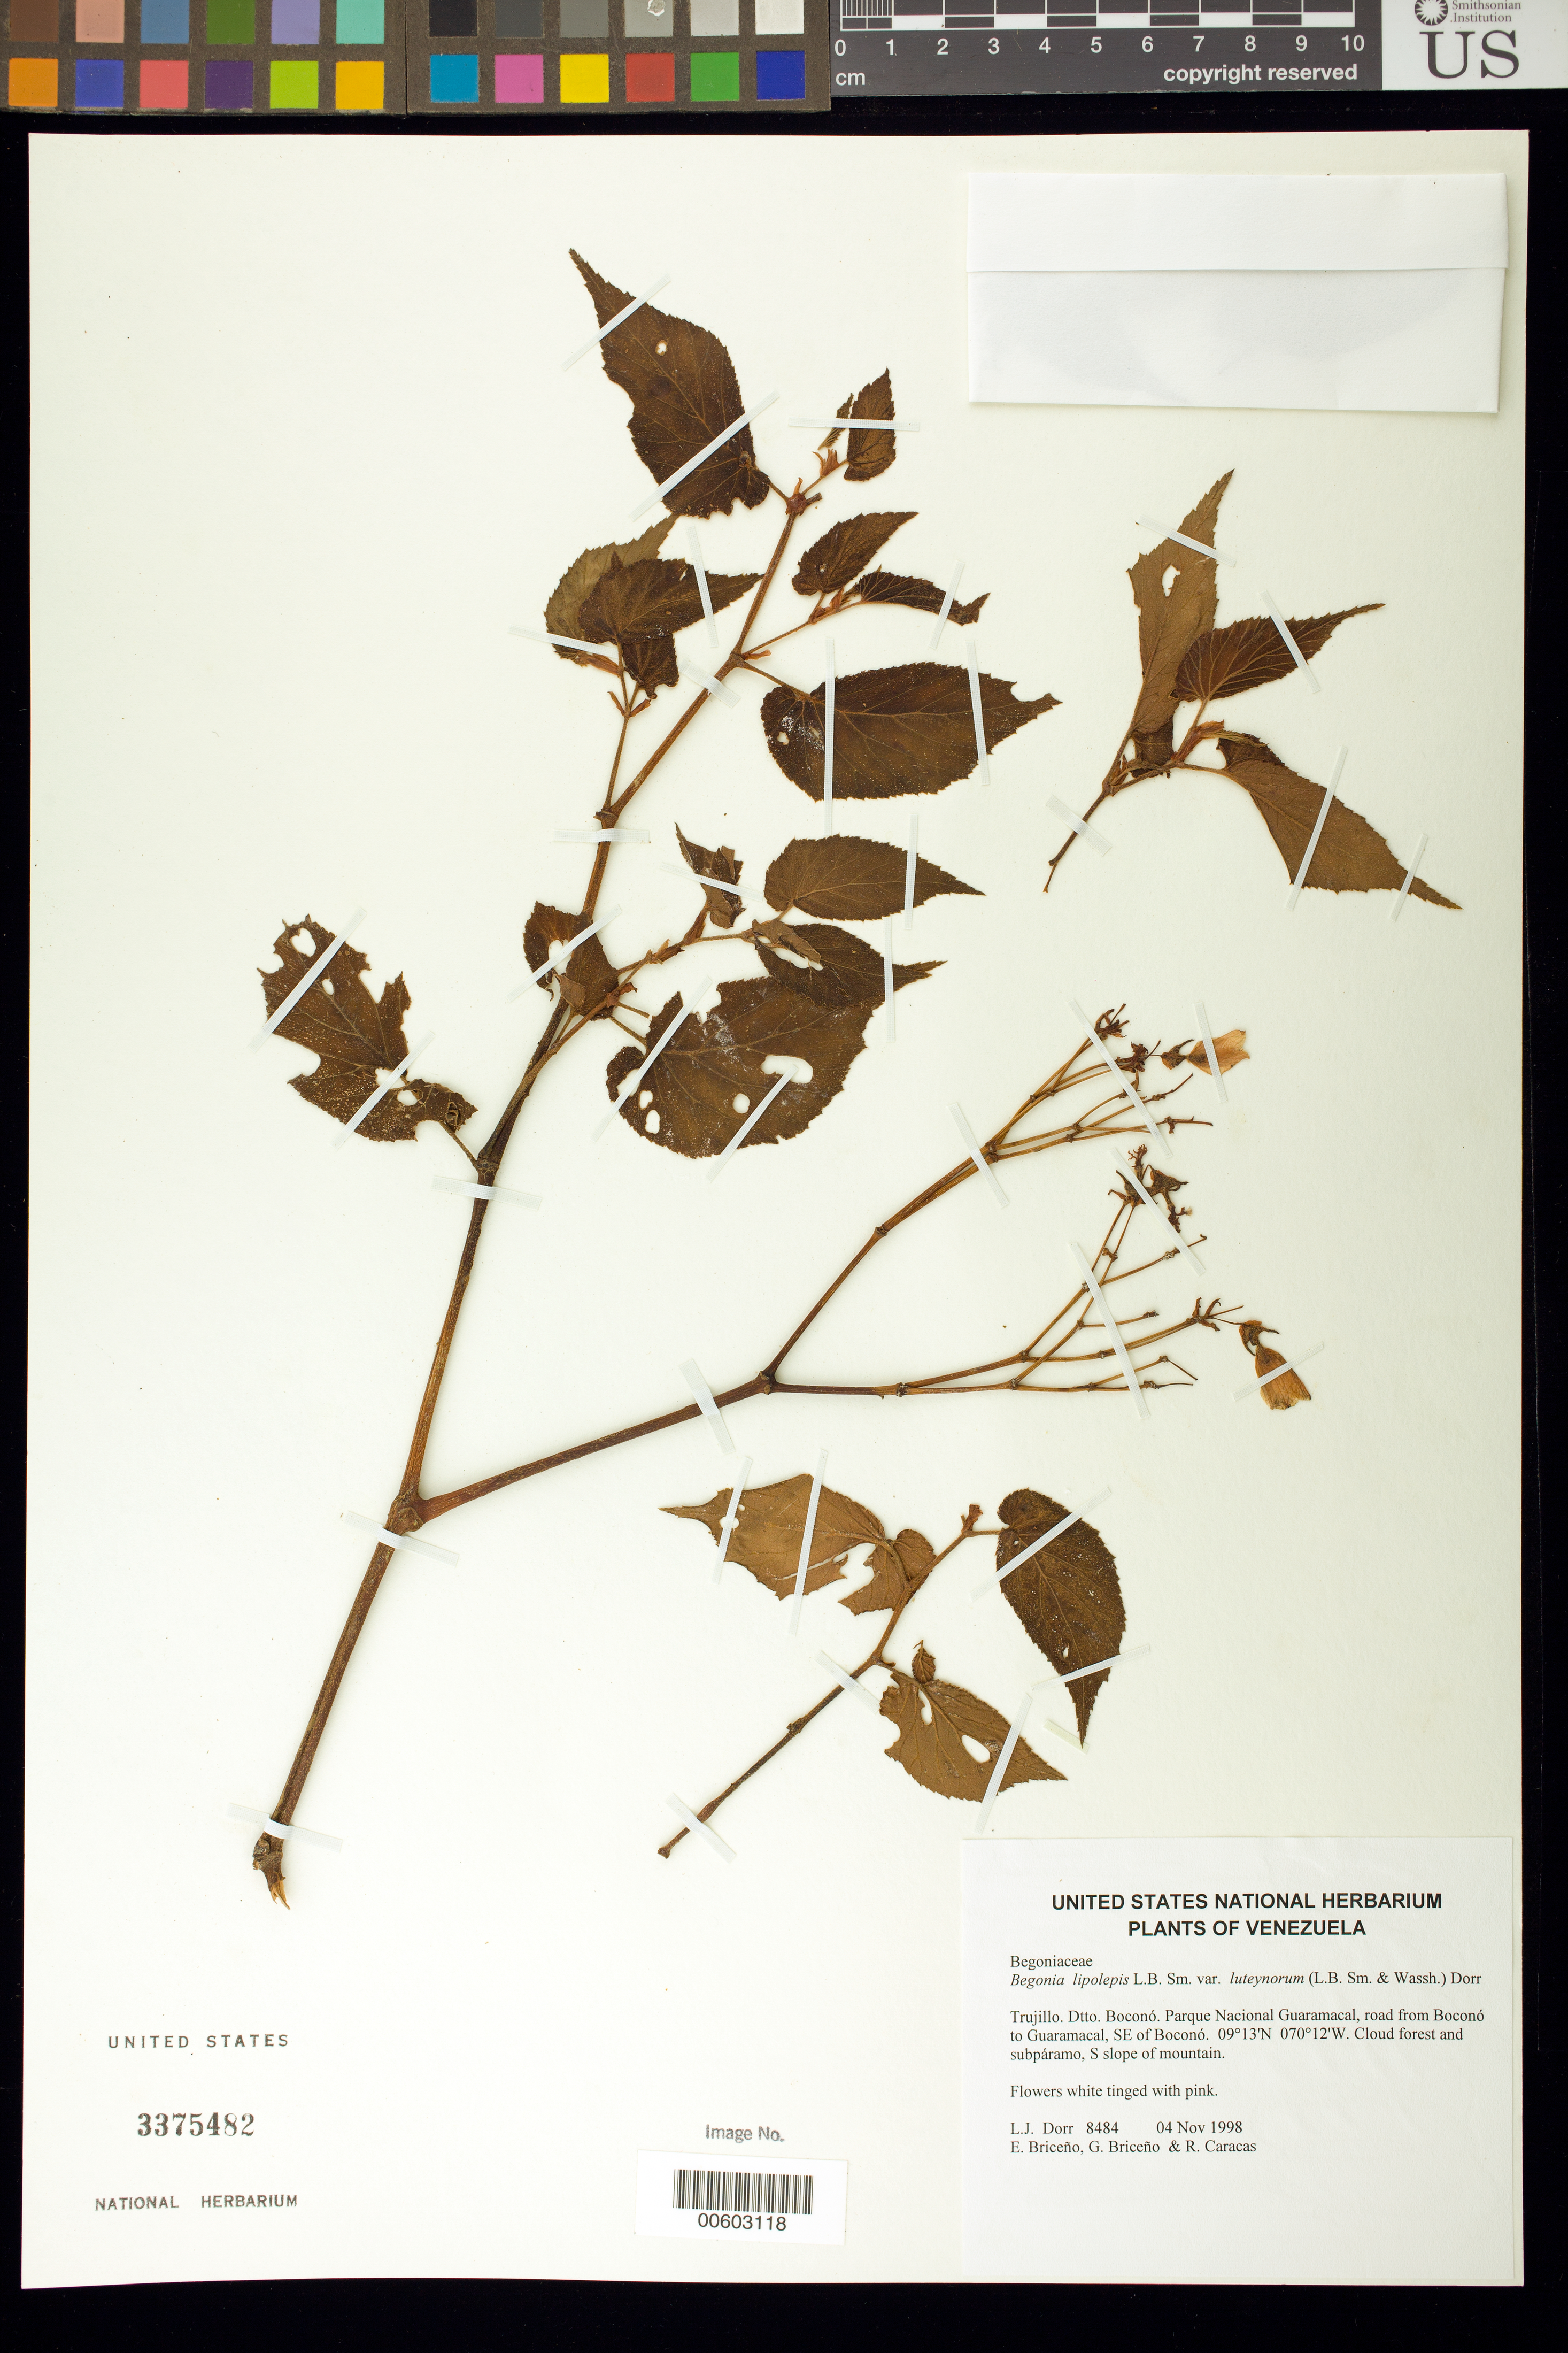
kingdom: Plantae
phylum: Tracheophyta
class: Magnoliopsida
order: Cucurbitales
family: Begoniaceae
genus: Begonia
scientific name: Begonia luteyniorum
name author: (L.B. Sm. & Wassh.) Jara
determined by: Dorr, L. J., (BOT), Smithsonian Institution - National Museum of Natural History (UNITED STATES)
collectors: L. J. Dorr, E. Briceño, G. Briceño & R. Caracas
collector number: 8484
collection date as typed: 04 Nov 1998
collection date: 1998-11-04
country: Venezuela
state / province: Trujillo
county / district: Boconó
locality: Parque Nacional Guaramacal, road from Boconó to Guaramacal, SE of Boconó.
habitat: Cloud forest and subpáramo, S slope of mountain.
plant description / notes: PORT, US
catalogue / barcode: US 3375482